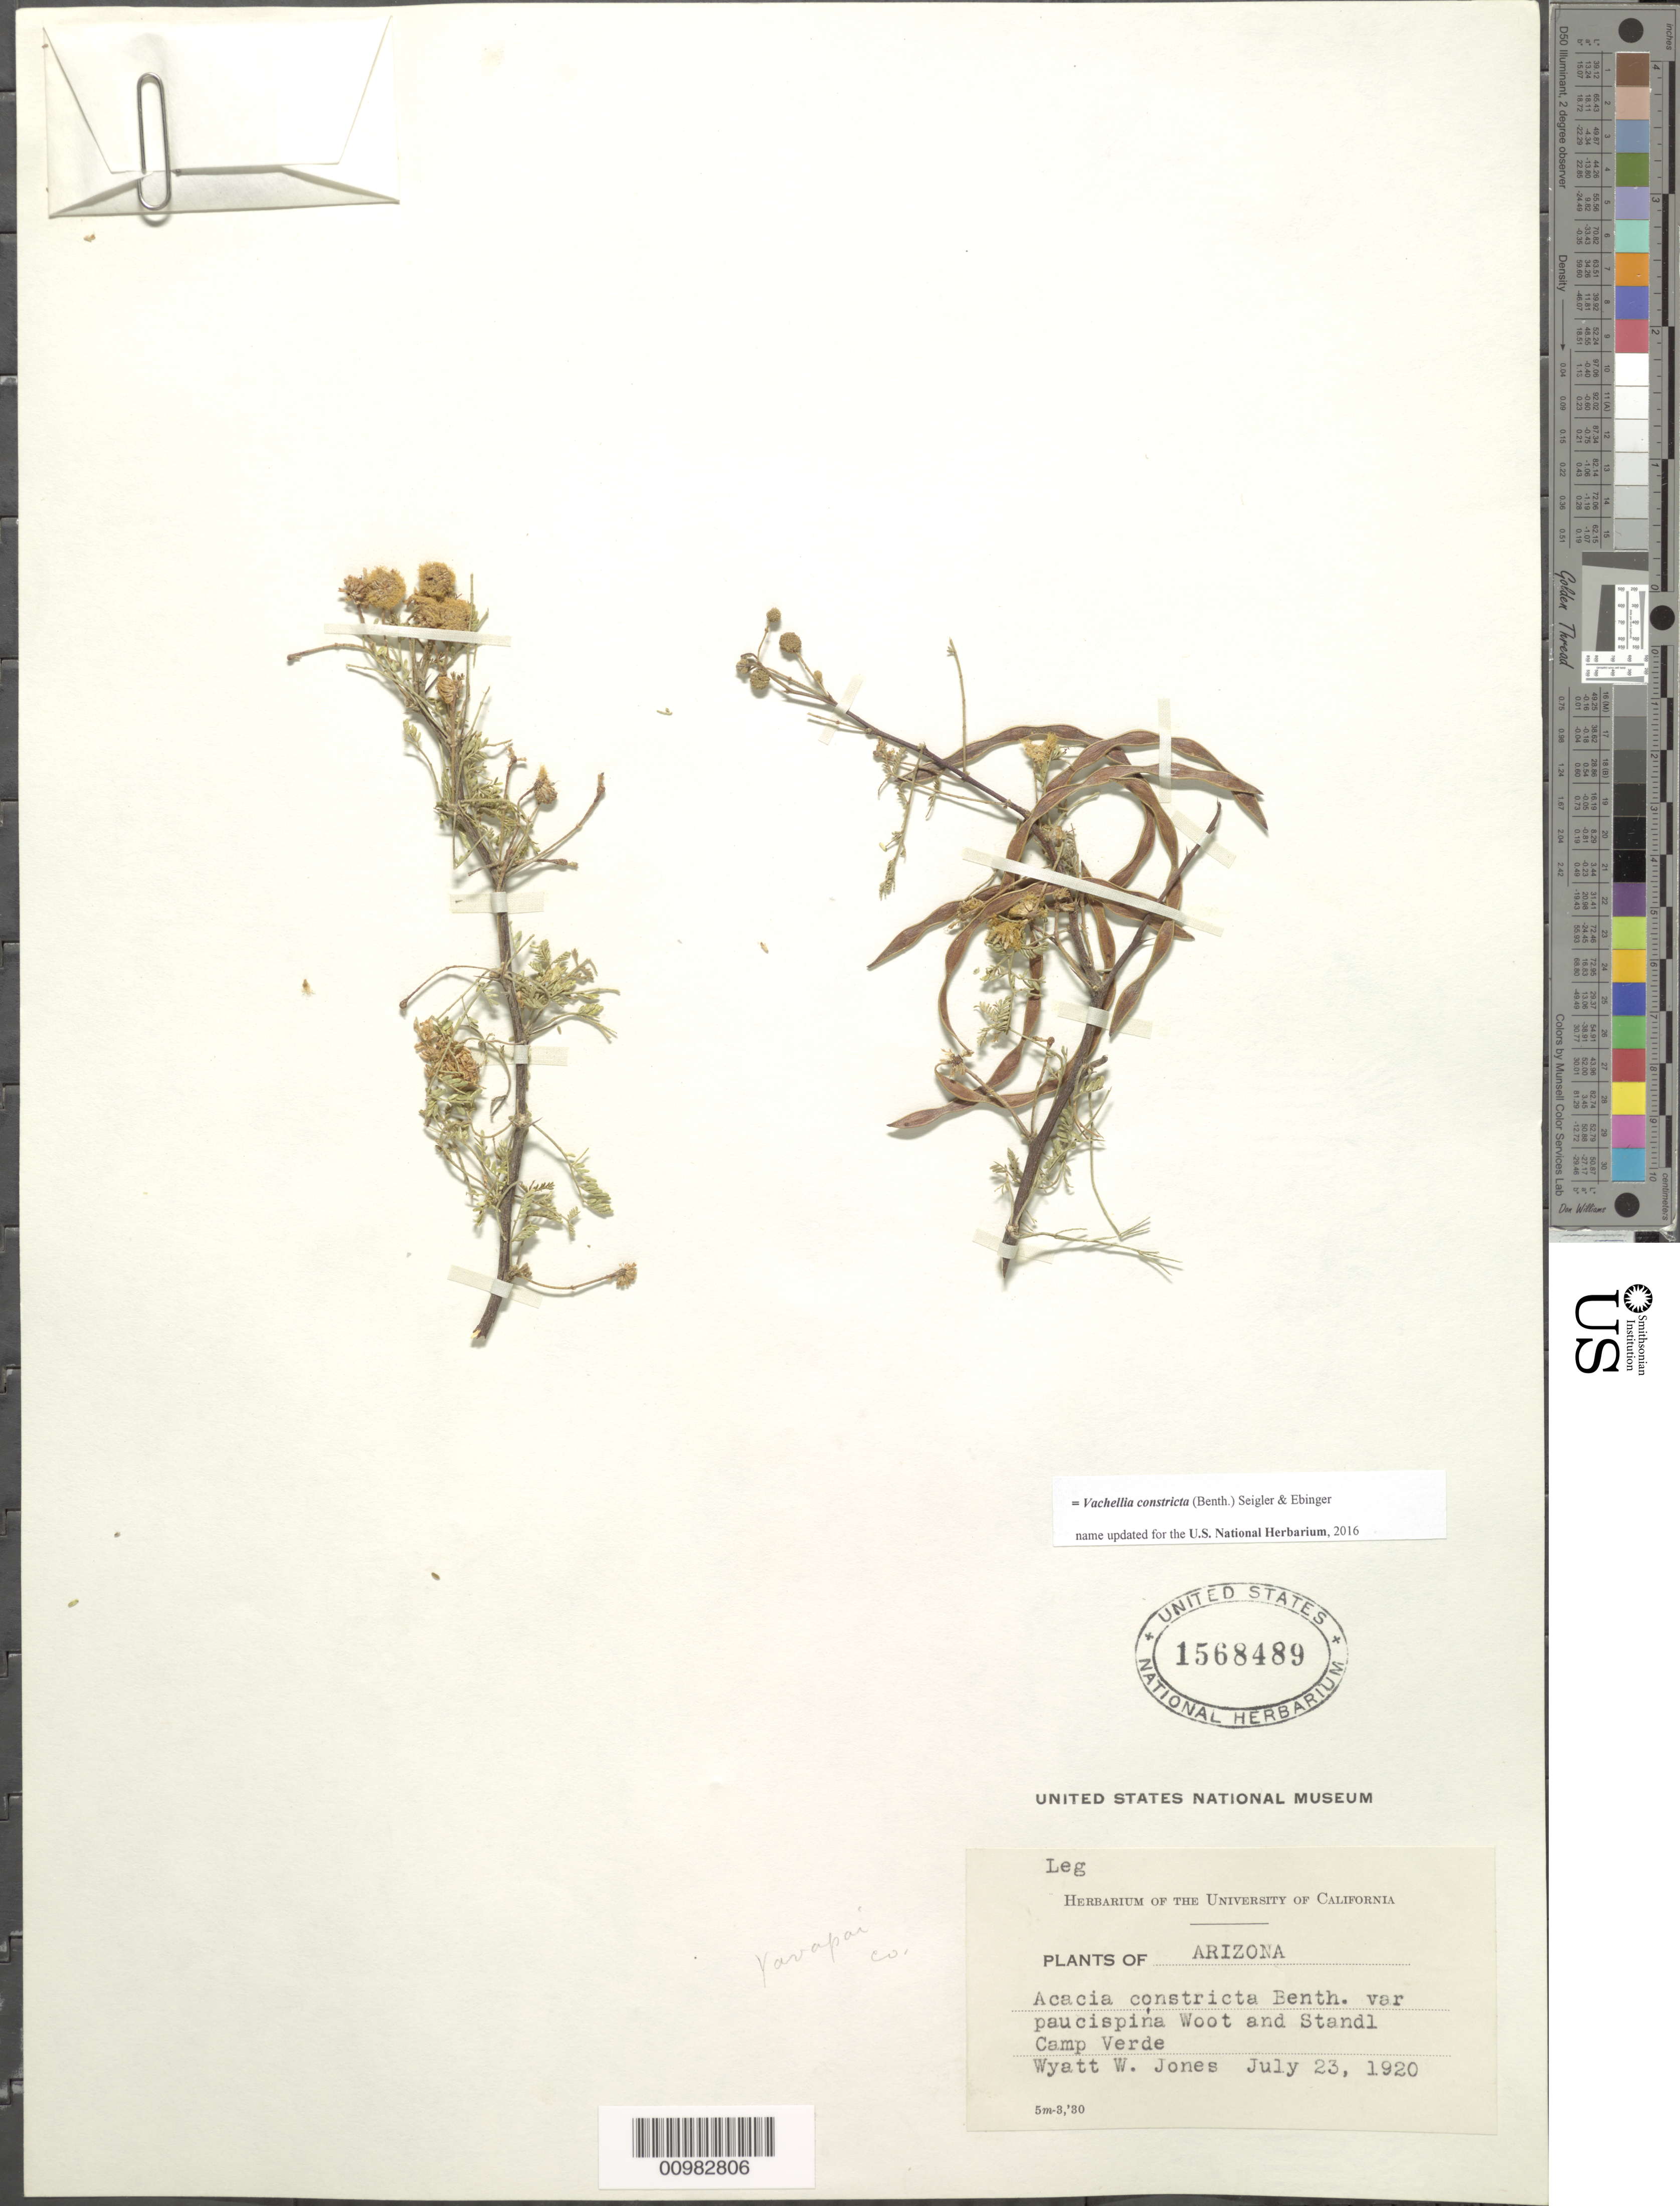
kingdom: Plantae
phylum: Tracheophyta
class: Magnoliopsida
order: Fabales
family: Fabaceae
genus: Vachellia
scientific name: Vachellia constricta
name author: (Benth.) Seigler & Ebinger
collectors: W. W. Jones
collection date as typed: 23 Jul 1920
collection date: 1920-07-23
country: United States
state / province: Arizona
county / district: Yavapai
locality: Camp Verde.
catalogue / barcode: US 1568489